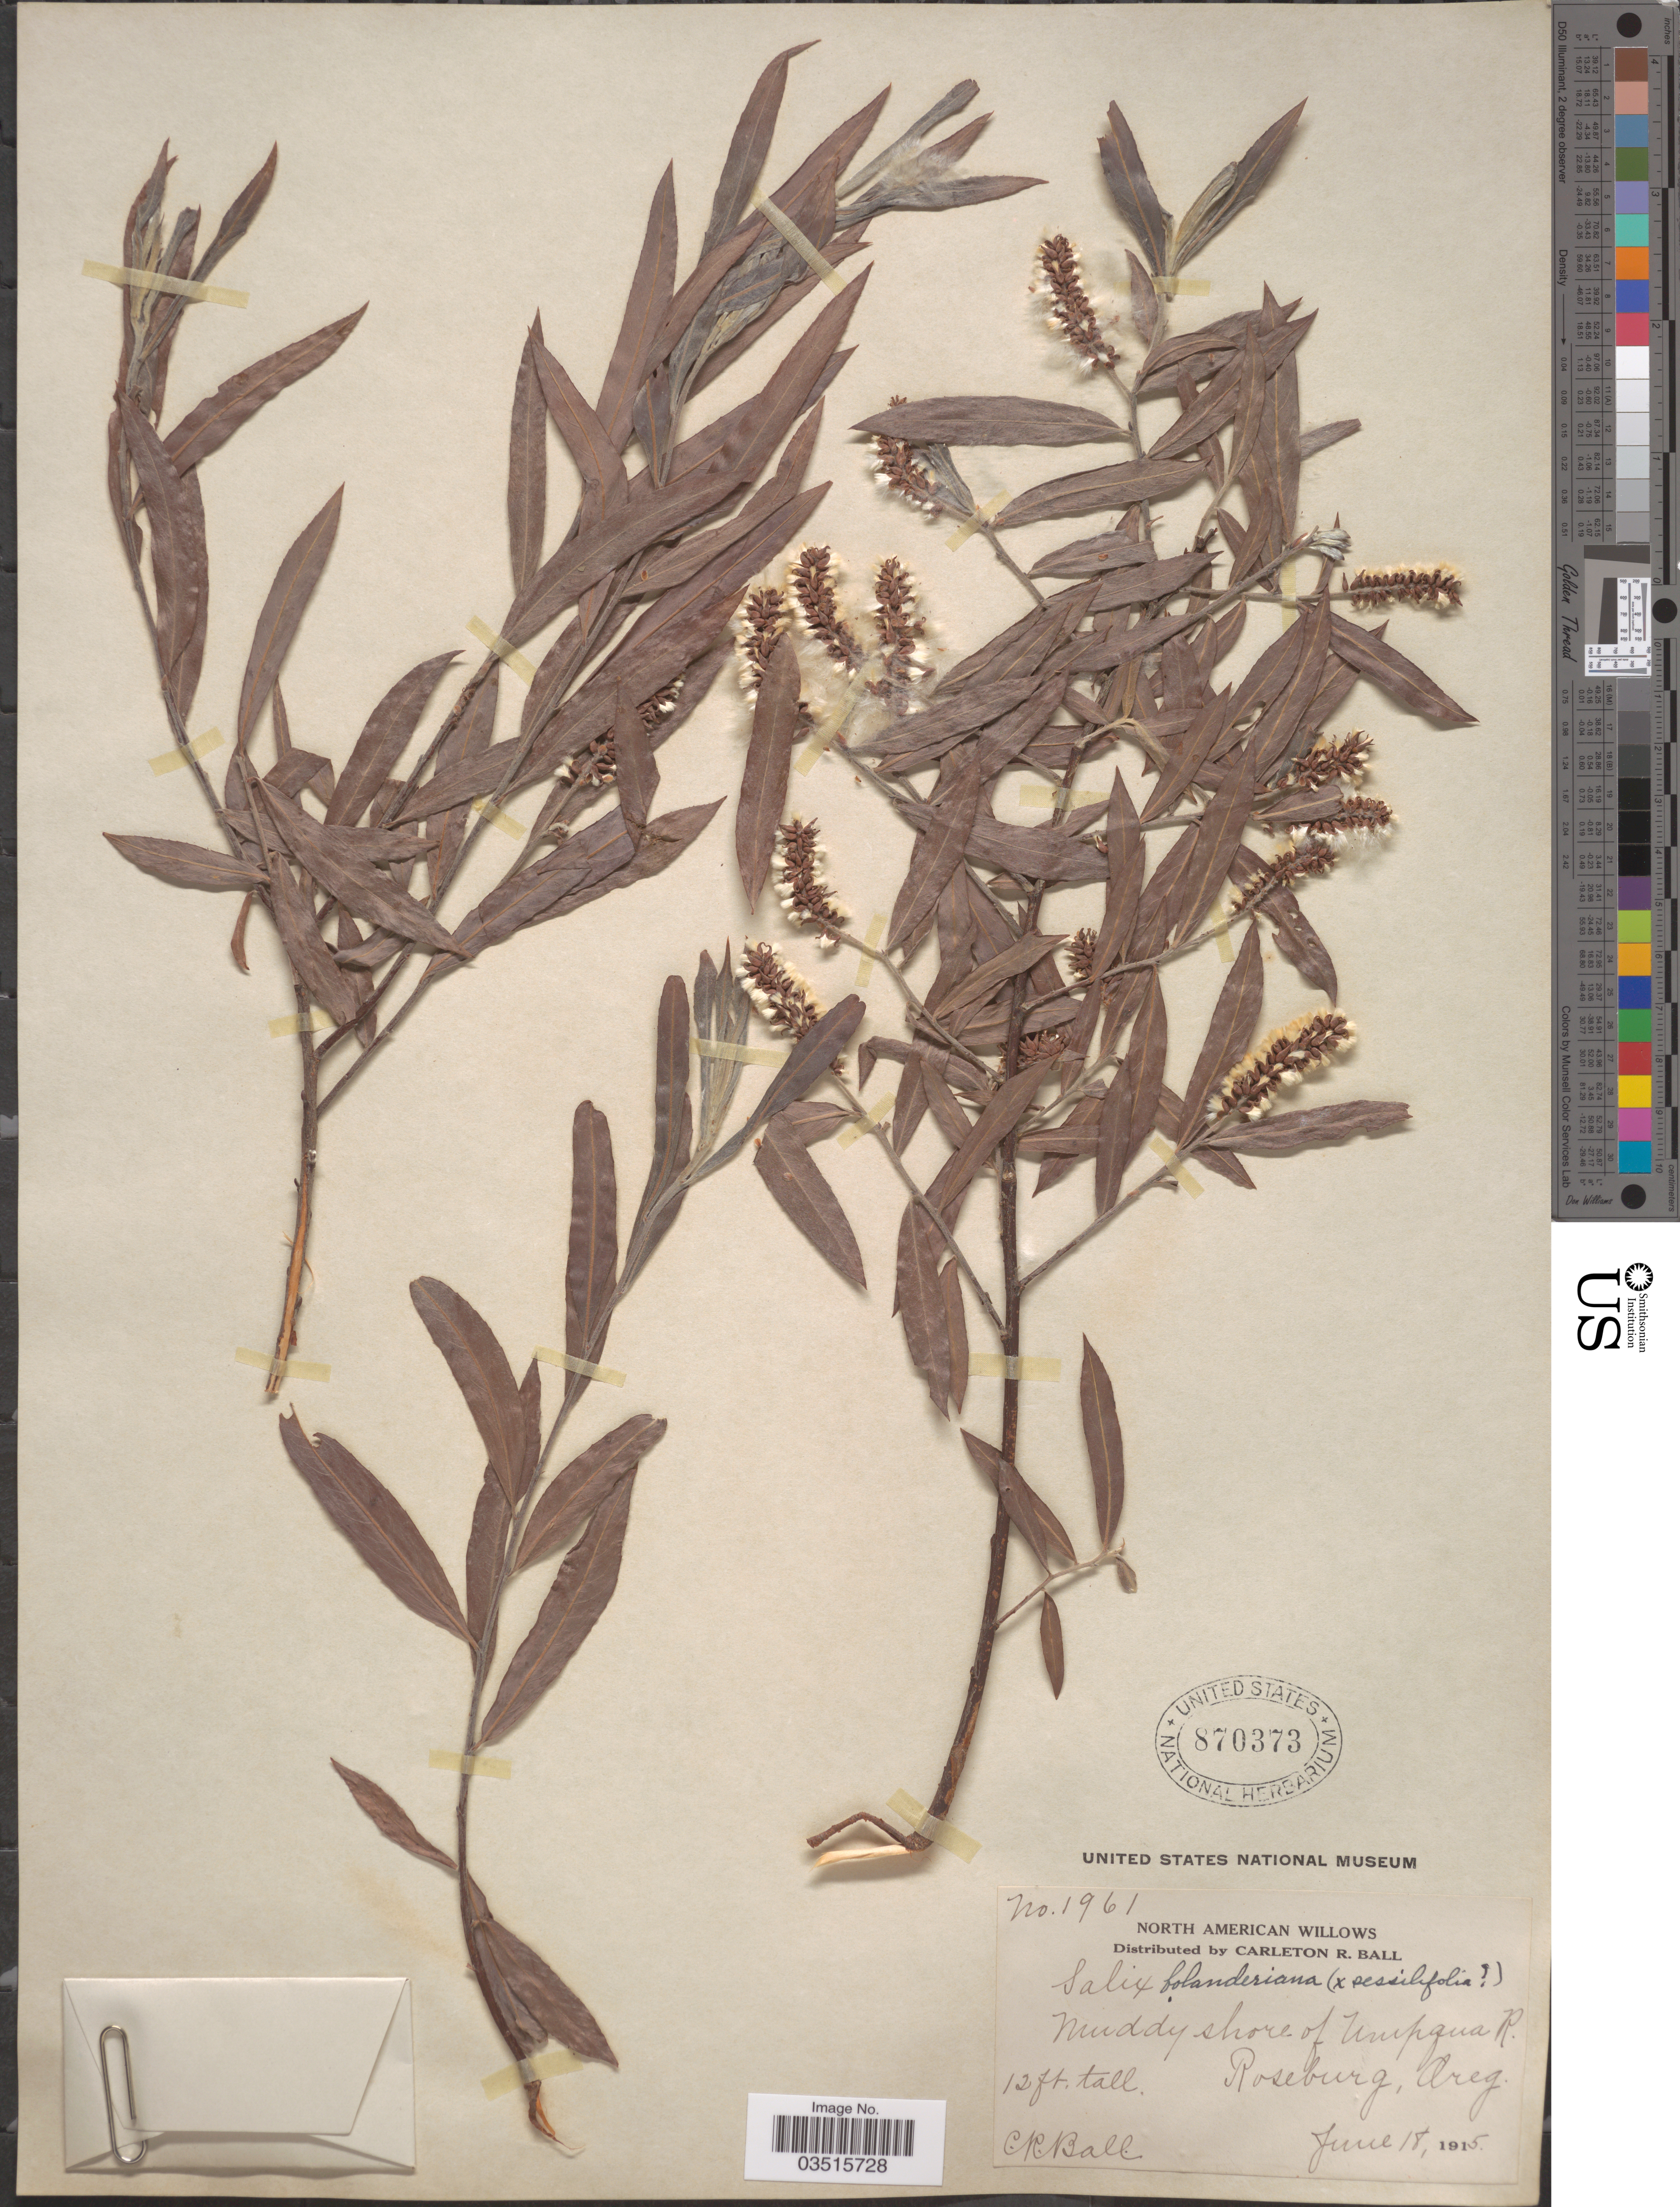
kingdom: Plantae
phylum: Tracheophyta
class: Magnoliopsida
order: Malpighiales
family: Salicaceae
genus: Salix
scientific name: Salix melanopsis var. bolanderiana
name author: (Rowlee) C.K. Schneid.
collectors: C. R. Ball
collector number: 1961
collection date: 1915-06-18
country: United States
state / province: Oregon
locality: Muddy shore of Umpqua R. Roseburg.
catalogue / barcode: US 870373